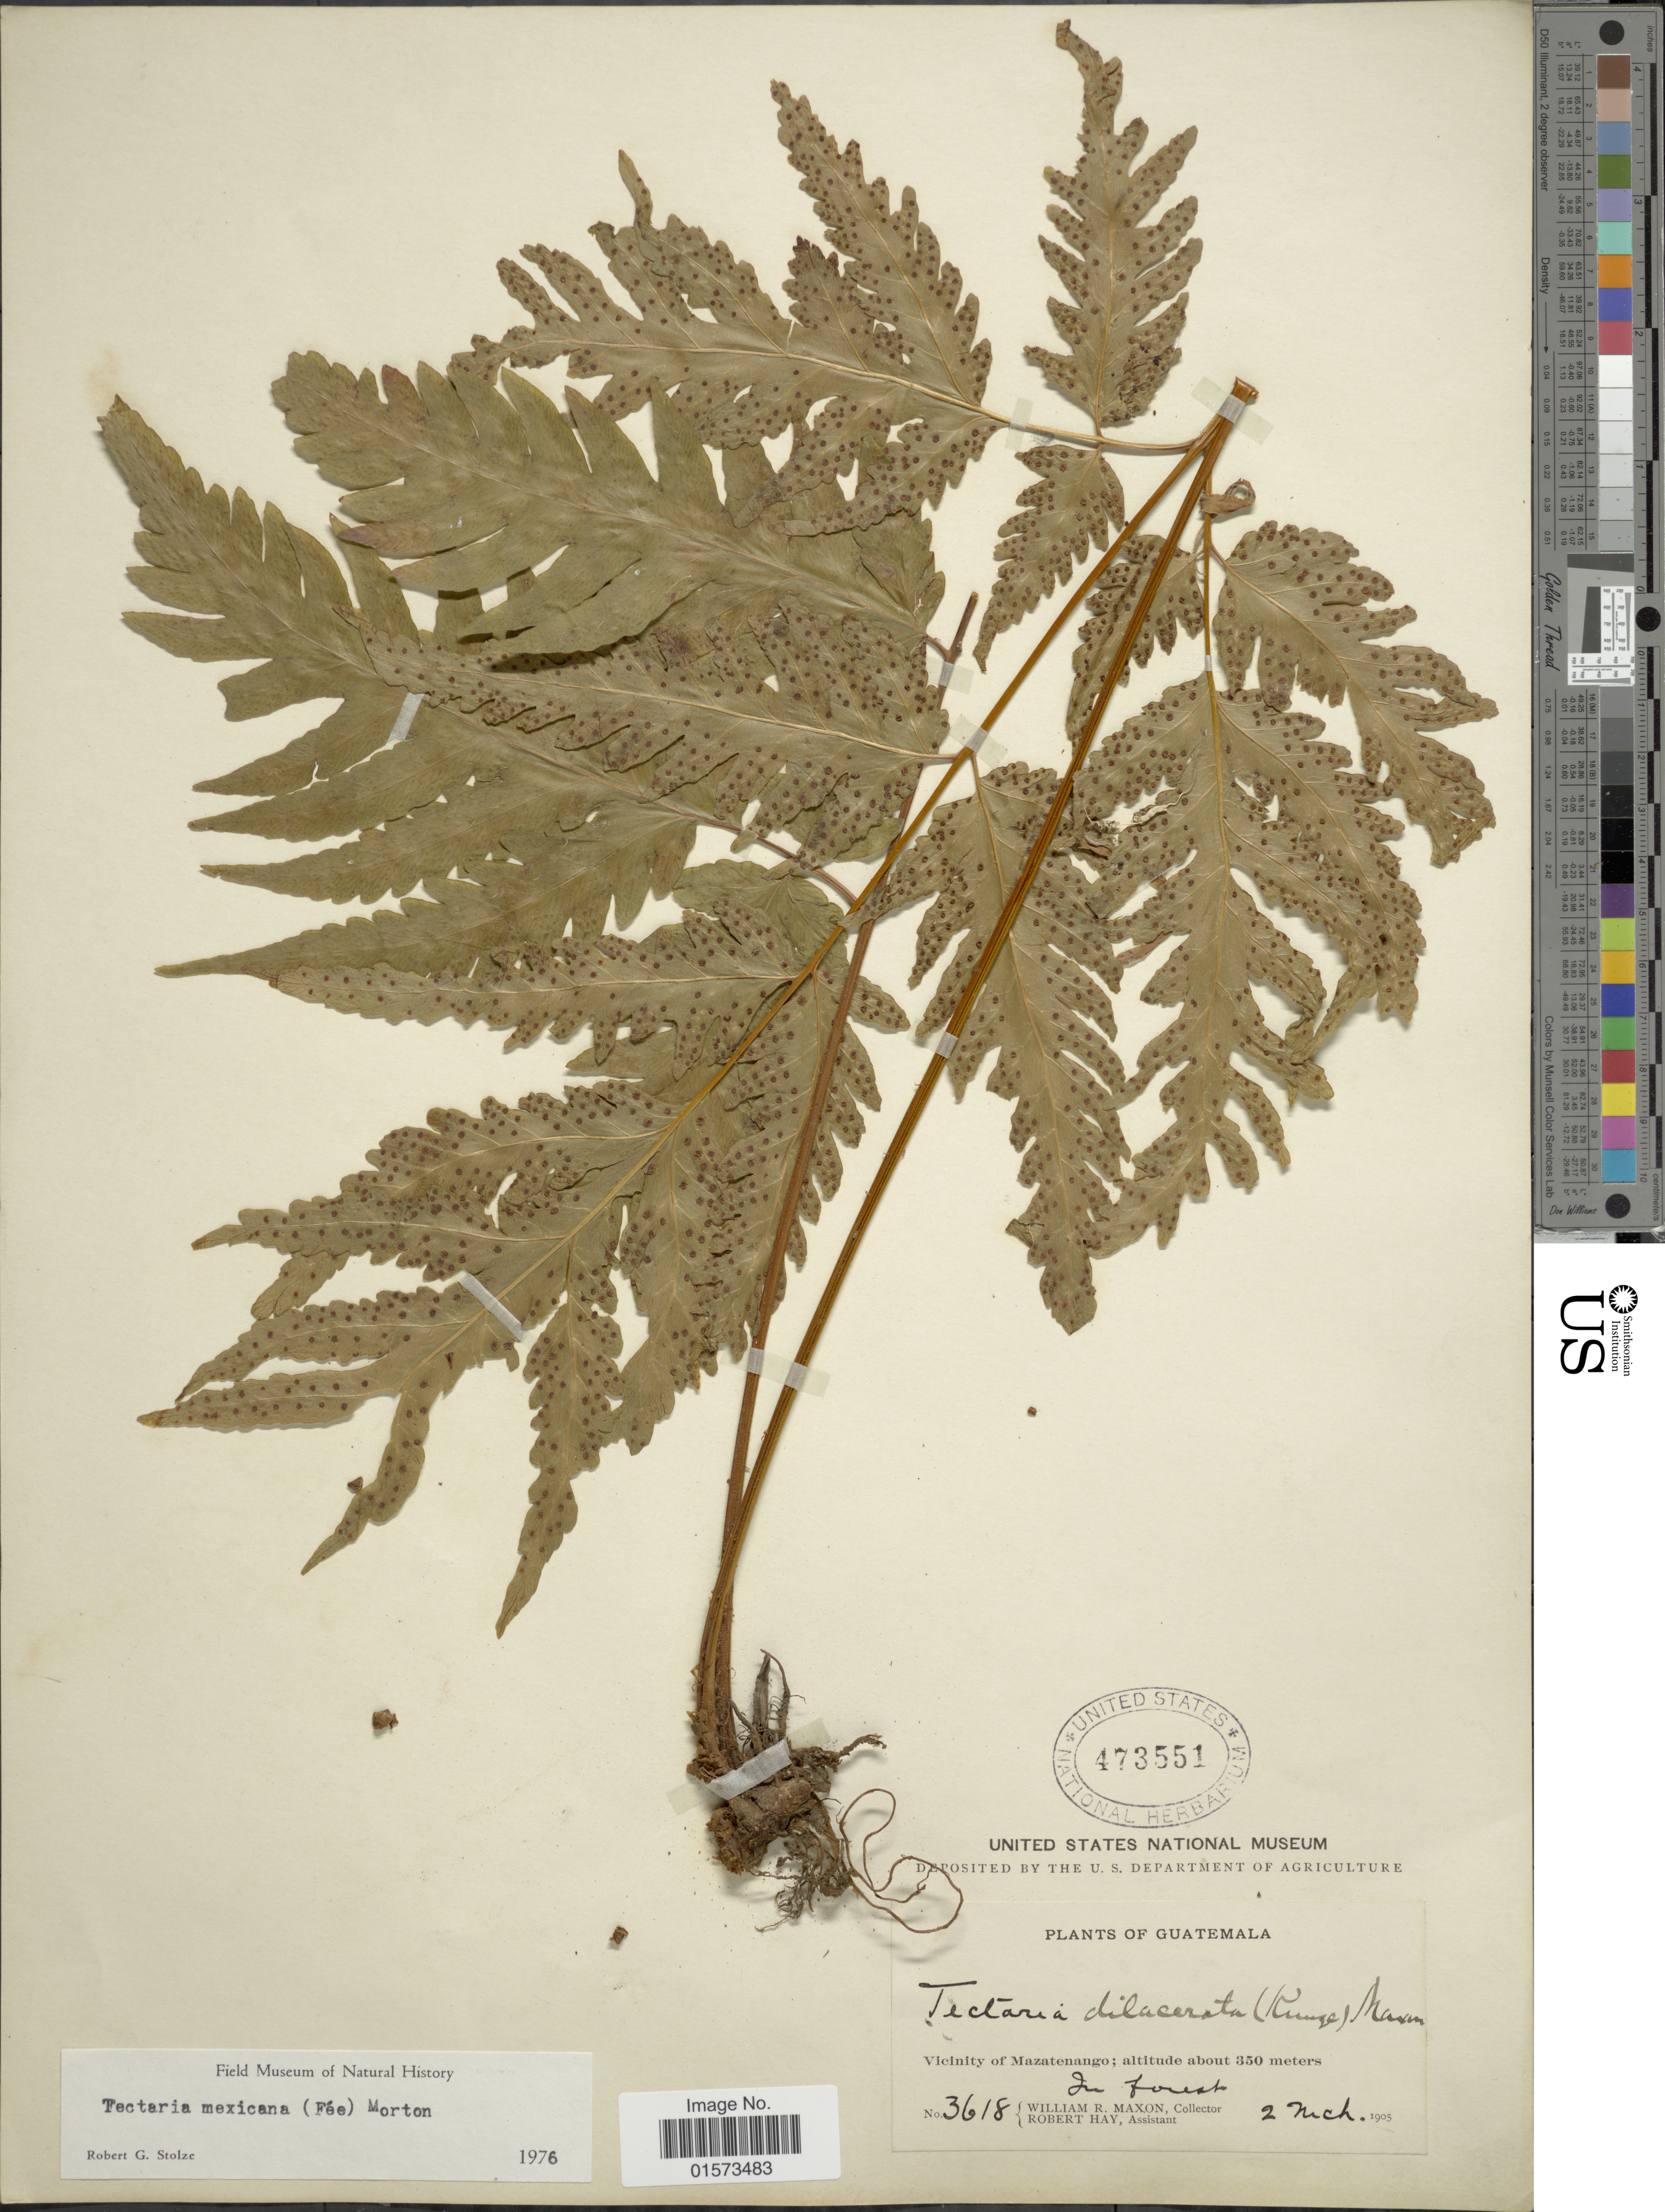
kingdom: Plantae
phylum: Tracheophyta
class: Polypodiopsida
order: Polypodiales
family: Tectariaceae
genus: Tectaria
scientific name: Tectaria mexicana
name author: (Fée) C.V. Morton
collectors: W. R. Maxon & R. H. Hay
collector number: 3618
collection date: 1905-03-02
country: Guatemala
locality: Vicinity of Mazatenango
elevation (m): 350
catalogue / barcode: US 473551